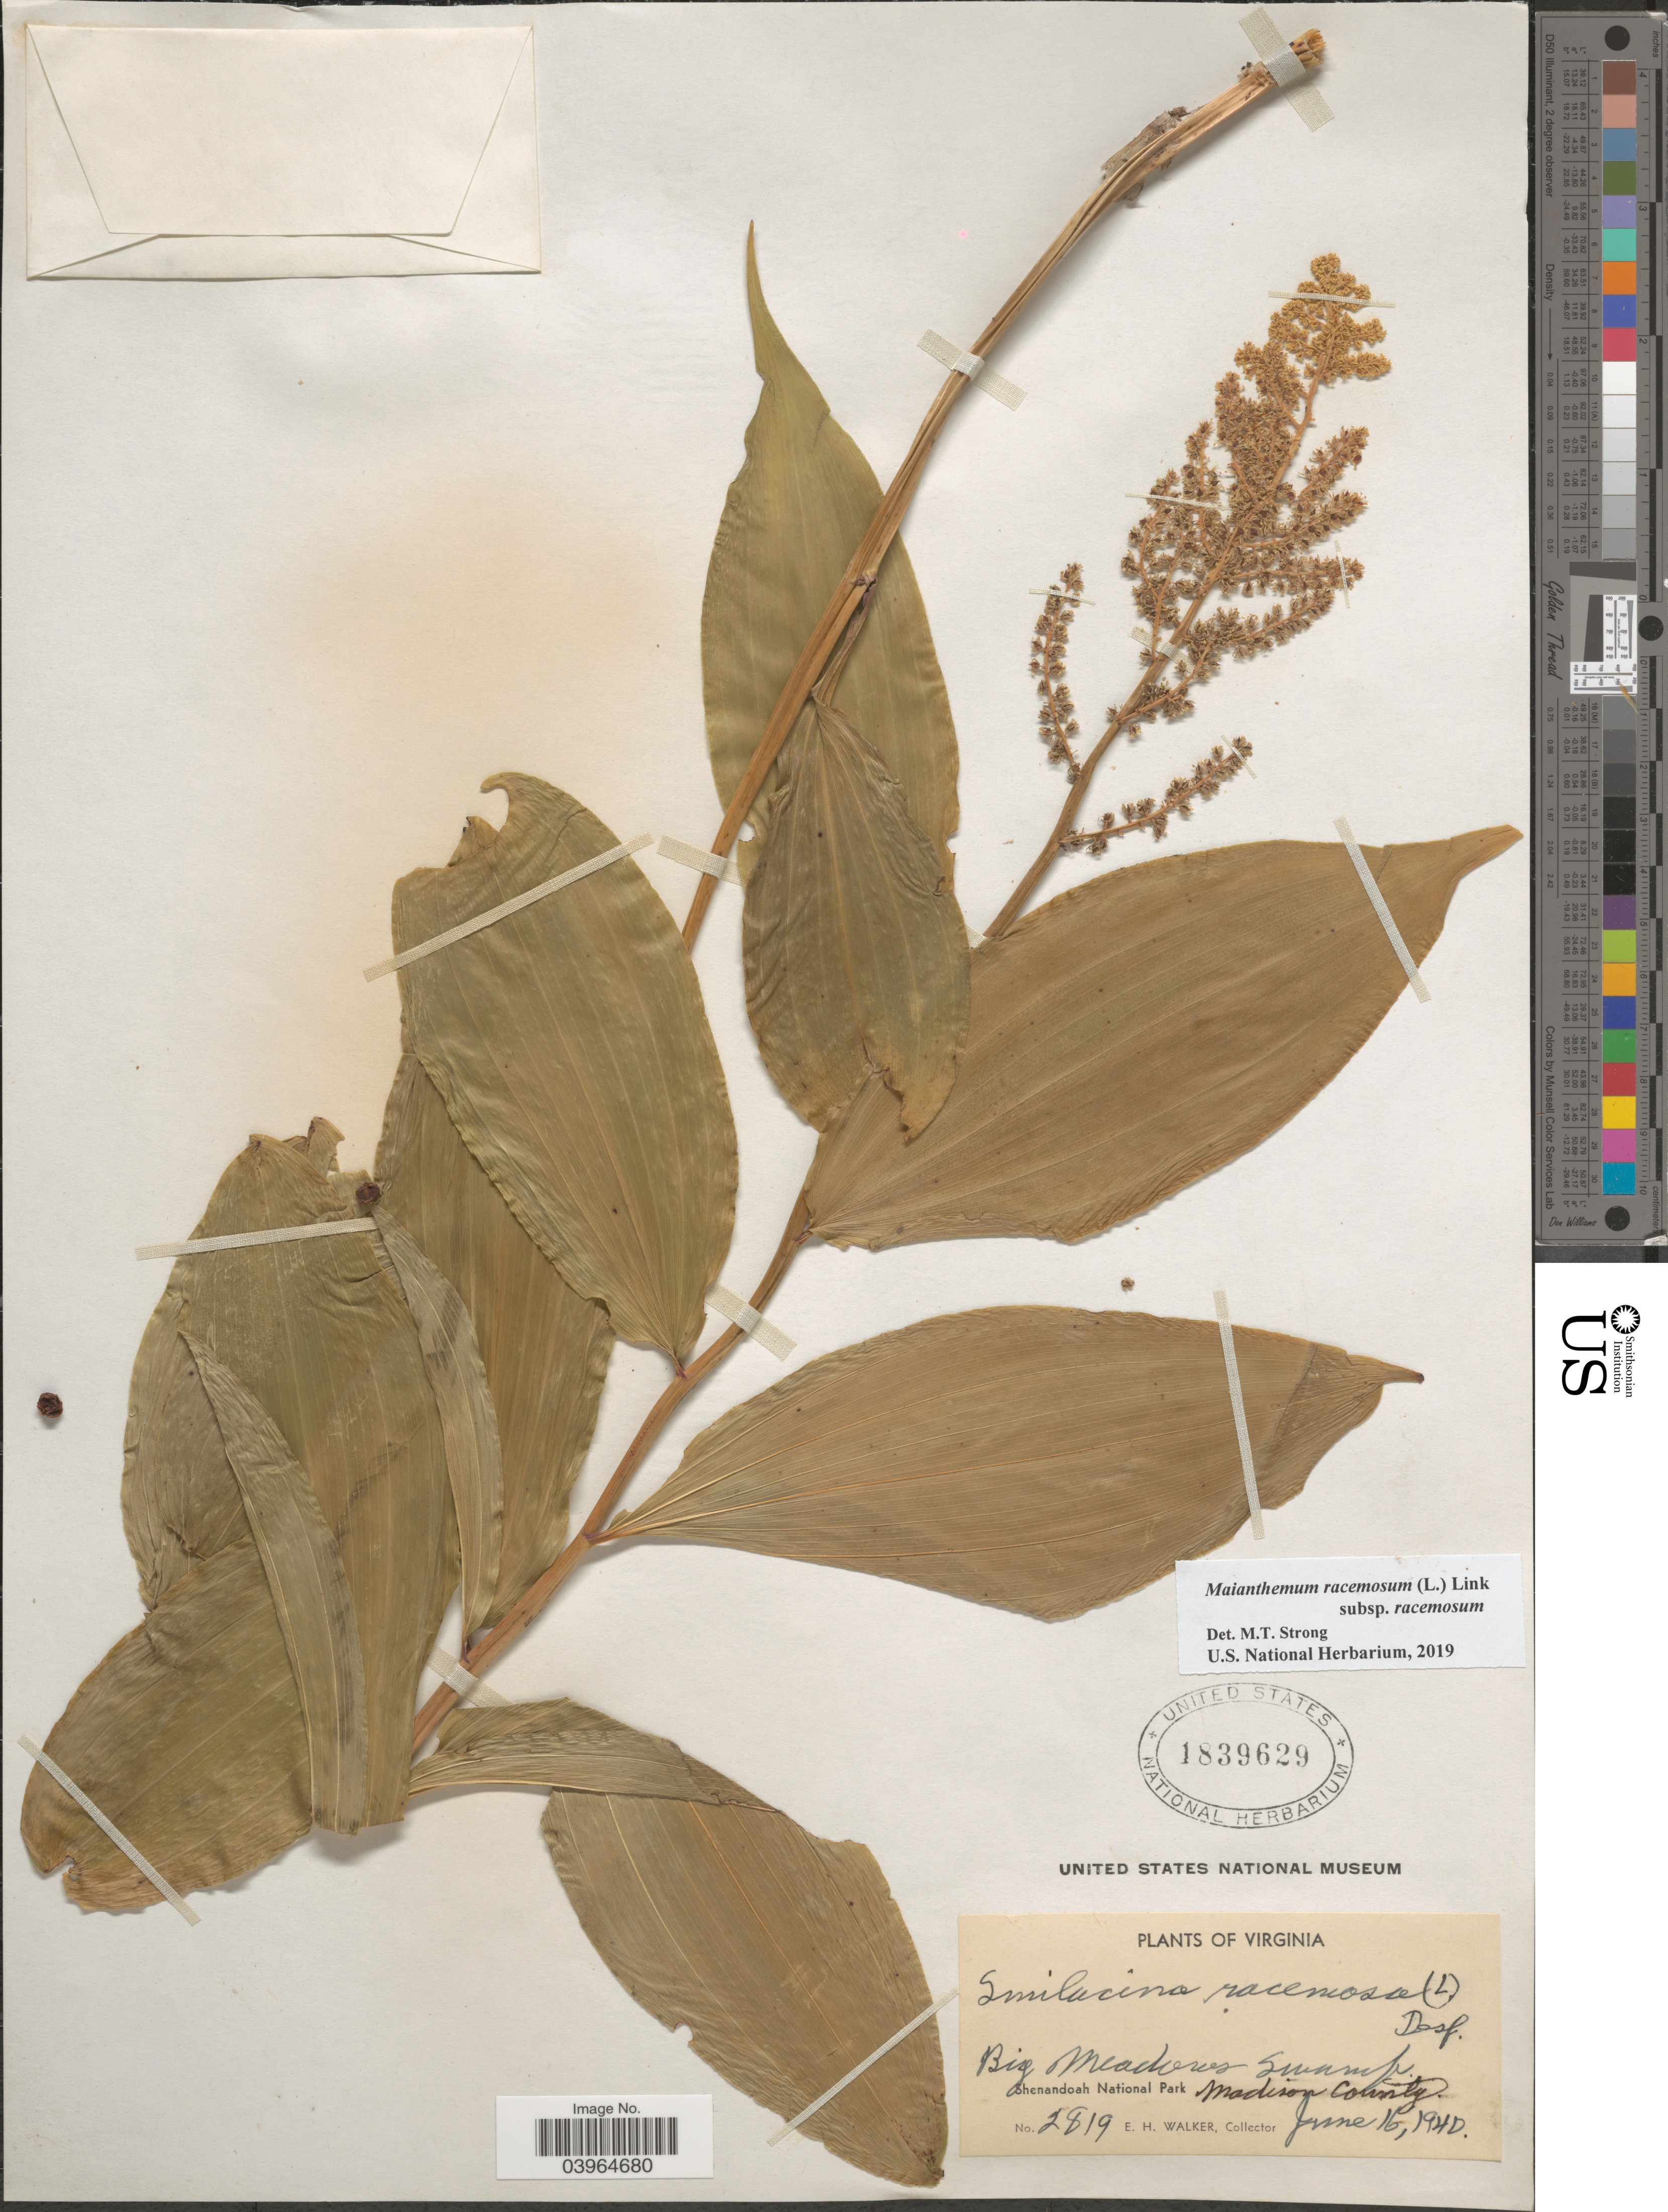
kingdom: Plantae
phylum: Tracheophyta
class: Liliopsida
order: Asparagales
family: Asparagaceae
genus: Maianthemum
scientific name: Maianthemum racemosum subsp. racemosum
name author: (L.) Link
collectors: E. H. Walker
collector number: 2819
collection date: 1940-06-16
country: United States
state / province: Virginia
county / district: Madison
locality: Big Meadows Swamp. Shenandoah National Park. Madison County.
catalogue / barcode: US 1839629